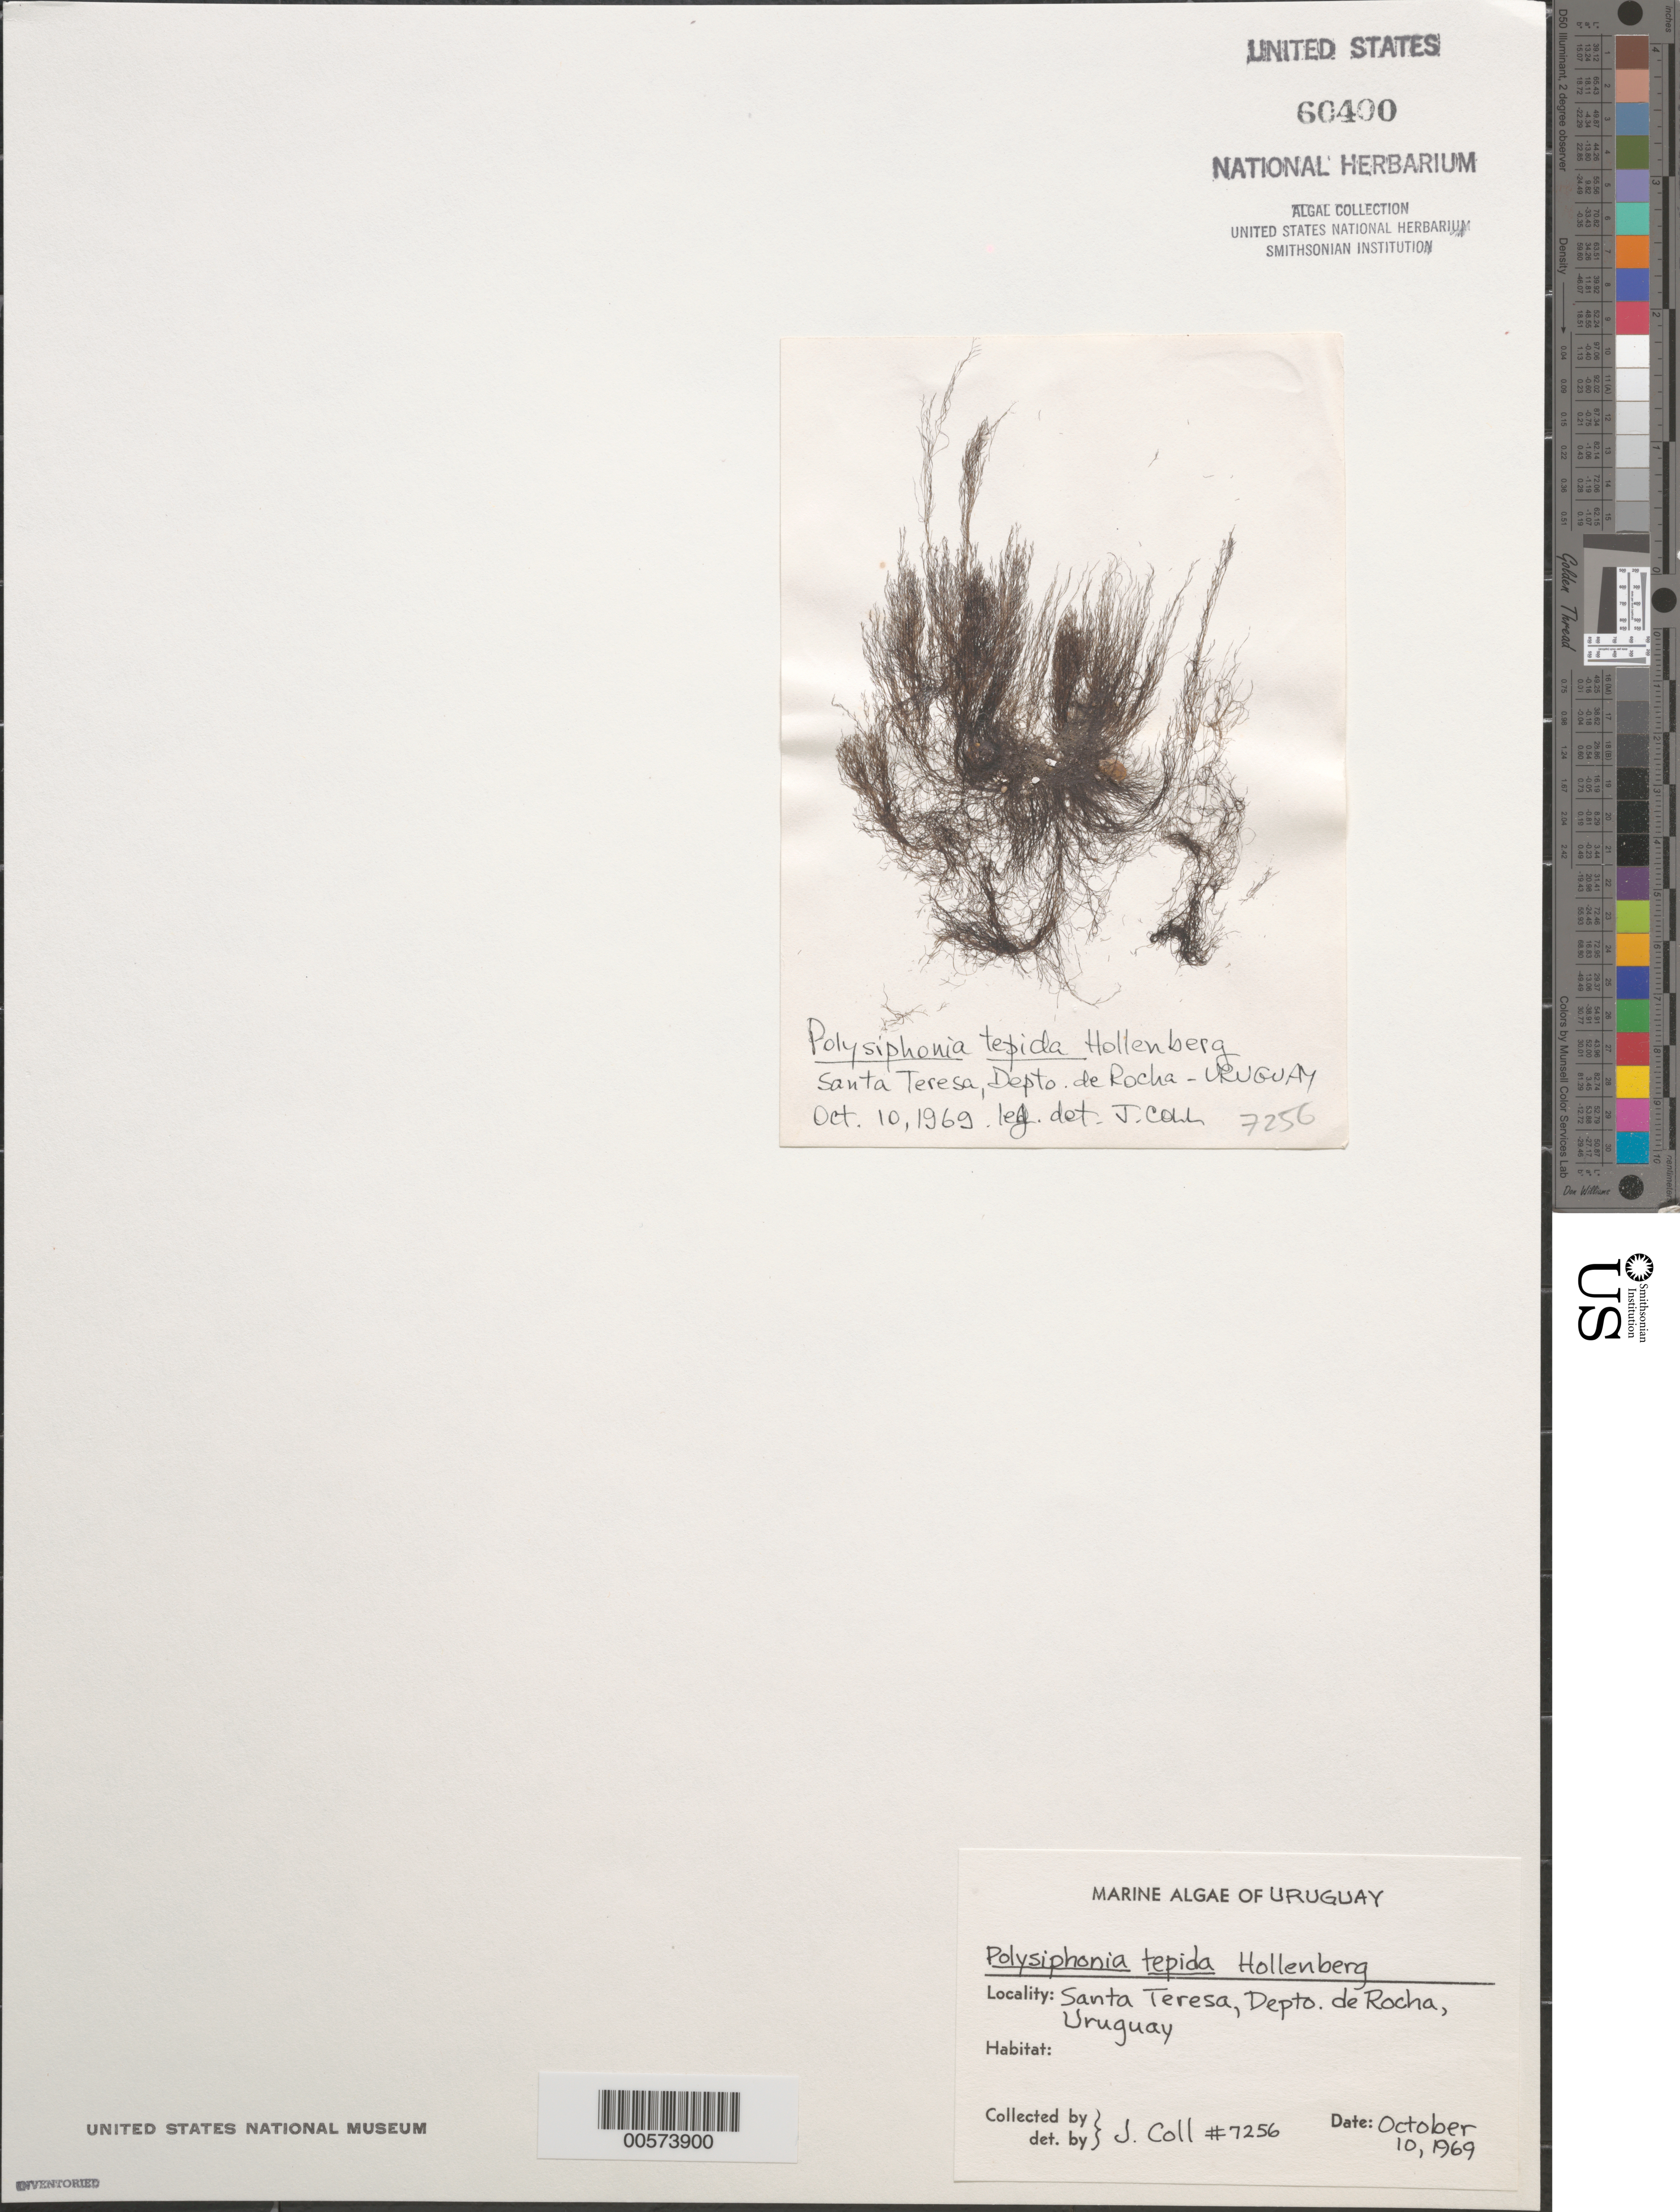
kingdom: Plantae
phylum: Rhodophyta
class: Florideophyceae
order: Ceramiales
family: Rhodomelaceae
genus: Polysiphonia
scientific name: Polysiphonia foetidissima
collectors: J. Coll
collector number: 7256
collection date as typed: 10 Oct 1969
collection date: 1969-10-10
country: Uruguay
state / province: Rocha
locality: Santa Teresa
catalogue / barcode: US 60400